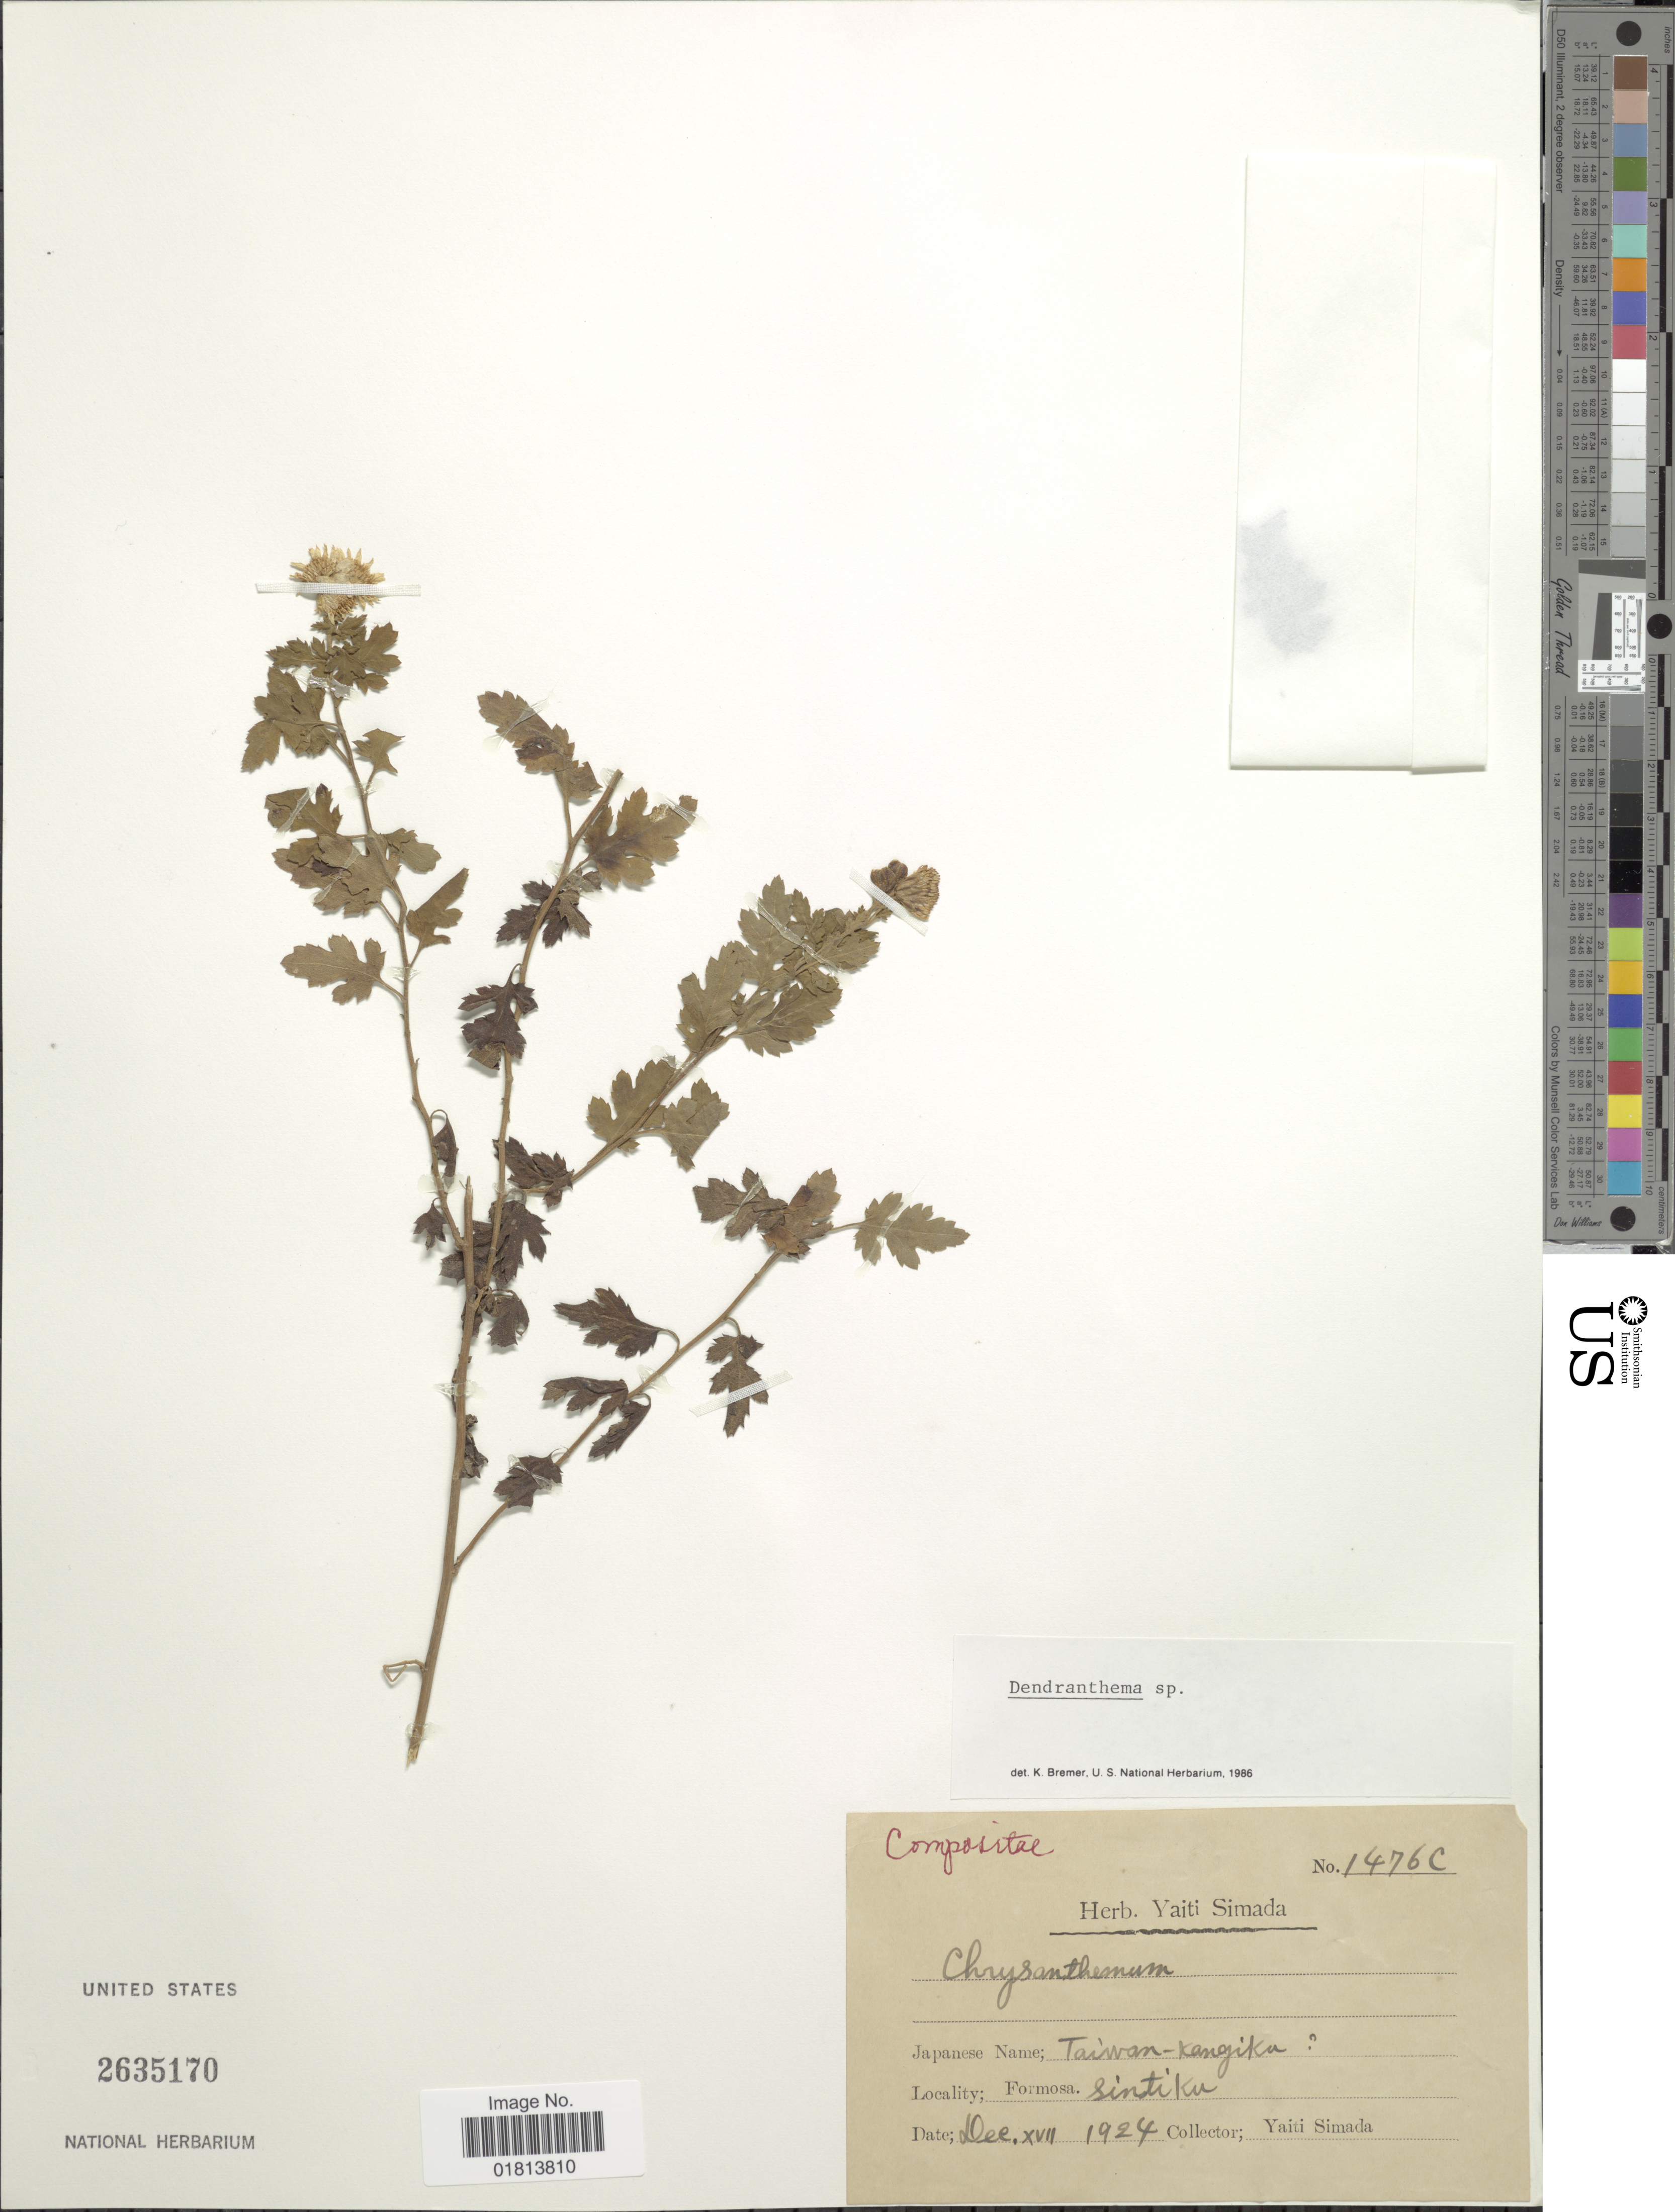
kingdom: Plantae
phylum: Tracheophyta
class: Magnoliopsida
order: Asterales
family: Asteraceae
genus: Dendranthema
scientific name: Dendranthema sp.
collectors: Y. Simada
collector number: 1476C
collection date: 1924-12-17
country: Taiwan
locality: Formosa, Sintiku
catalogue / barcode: US 2635170